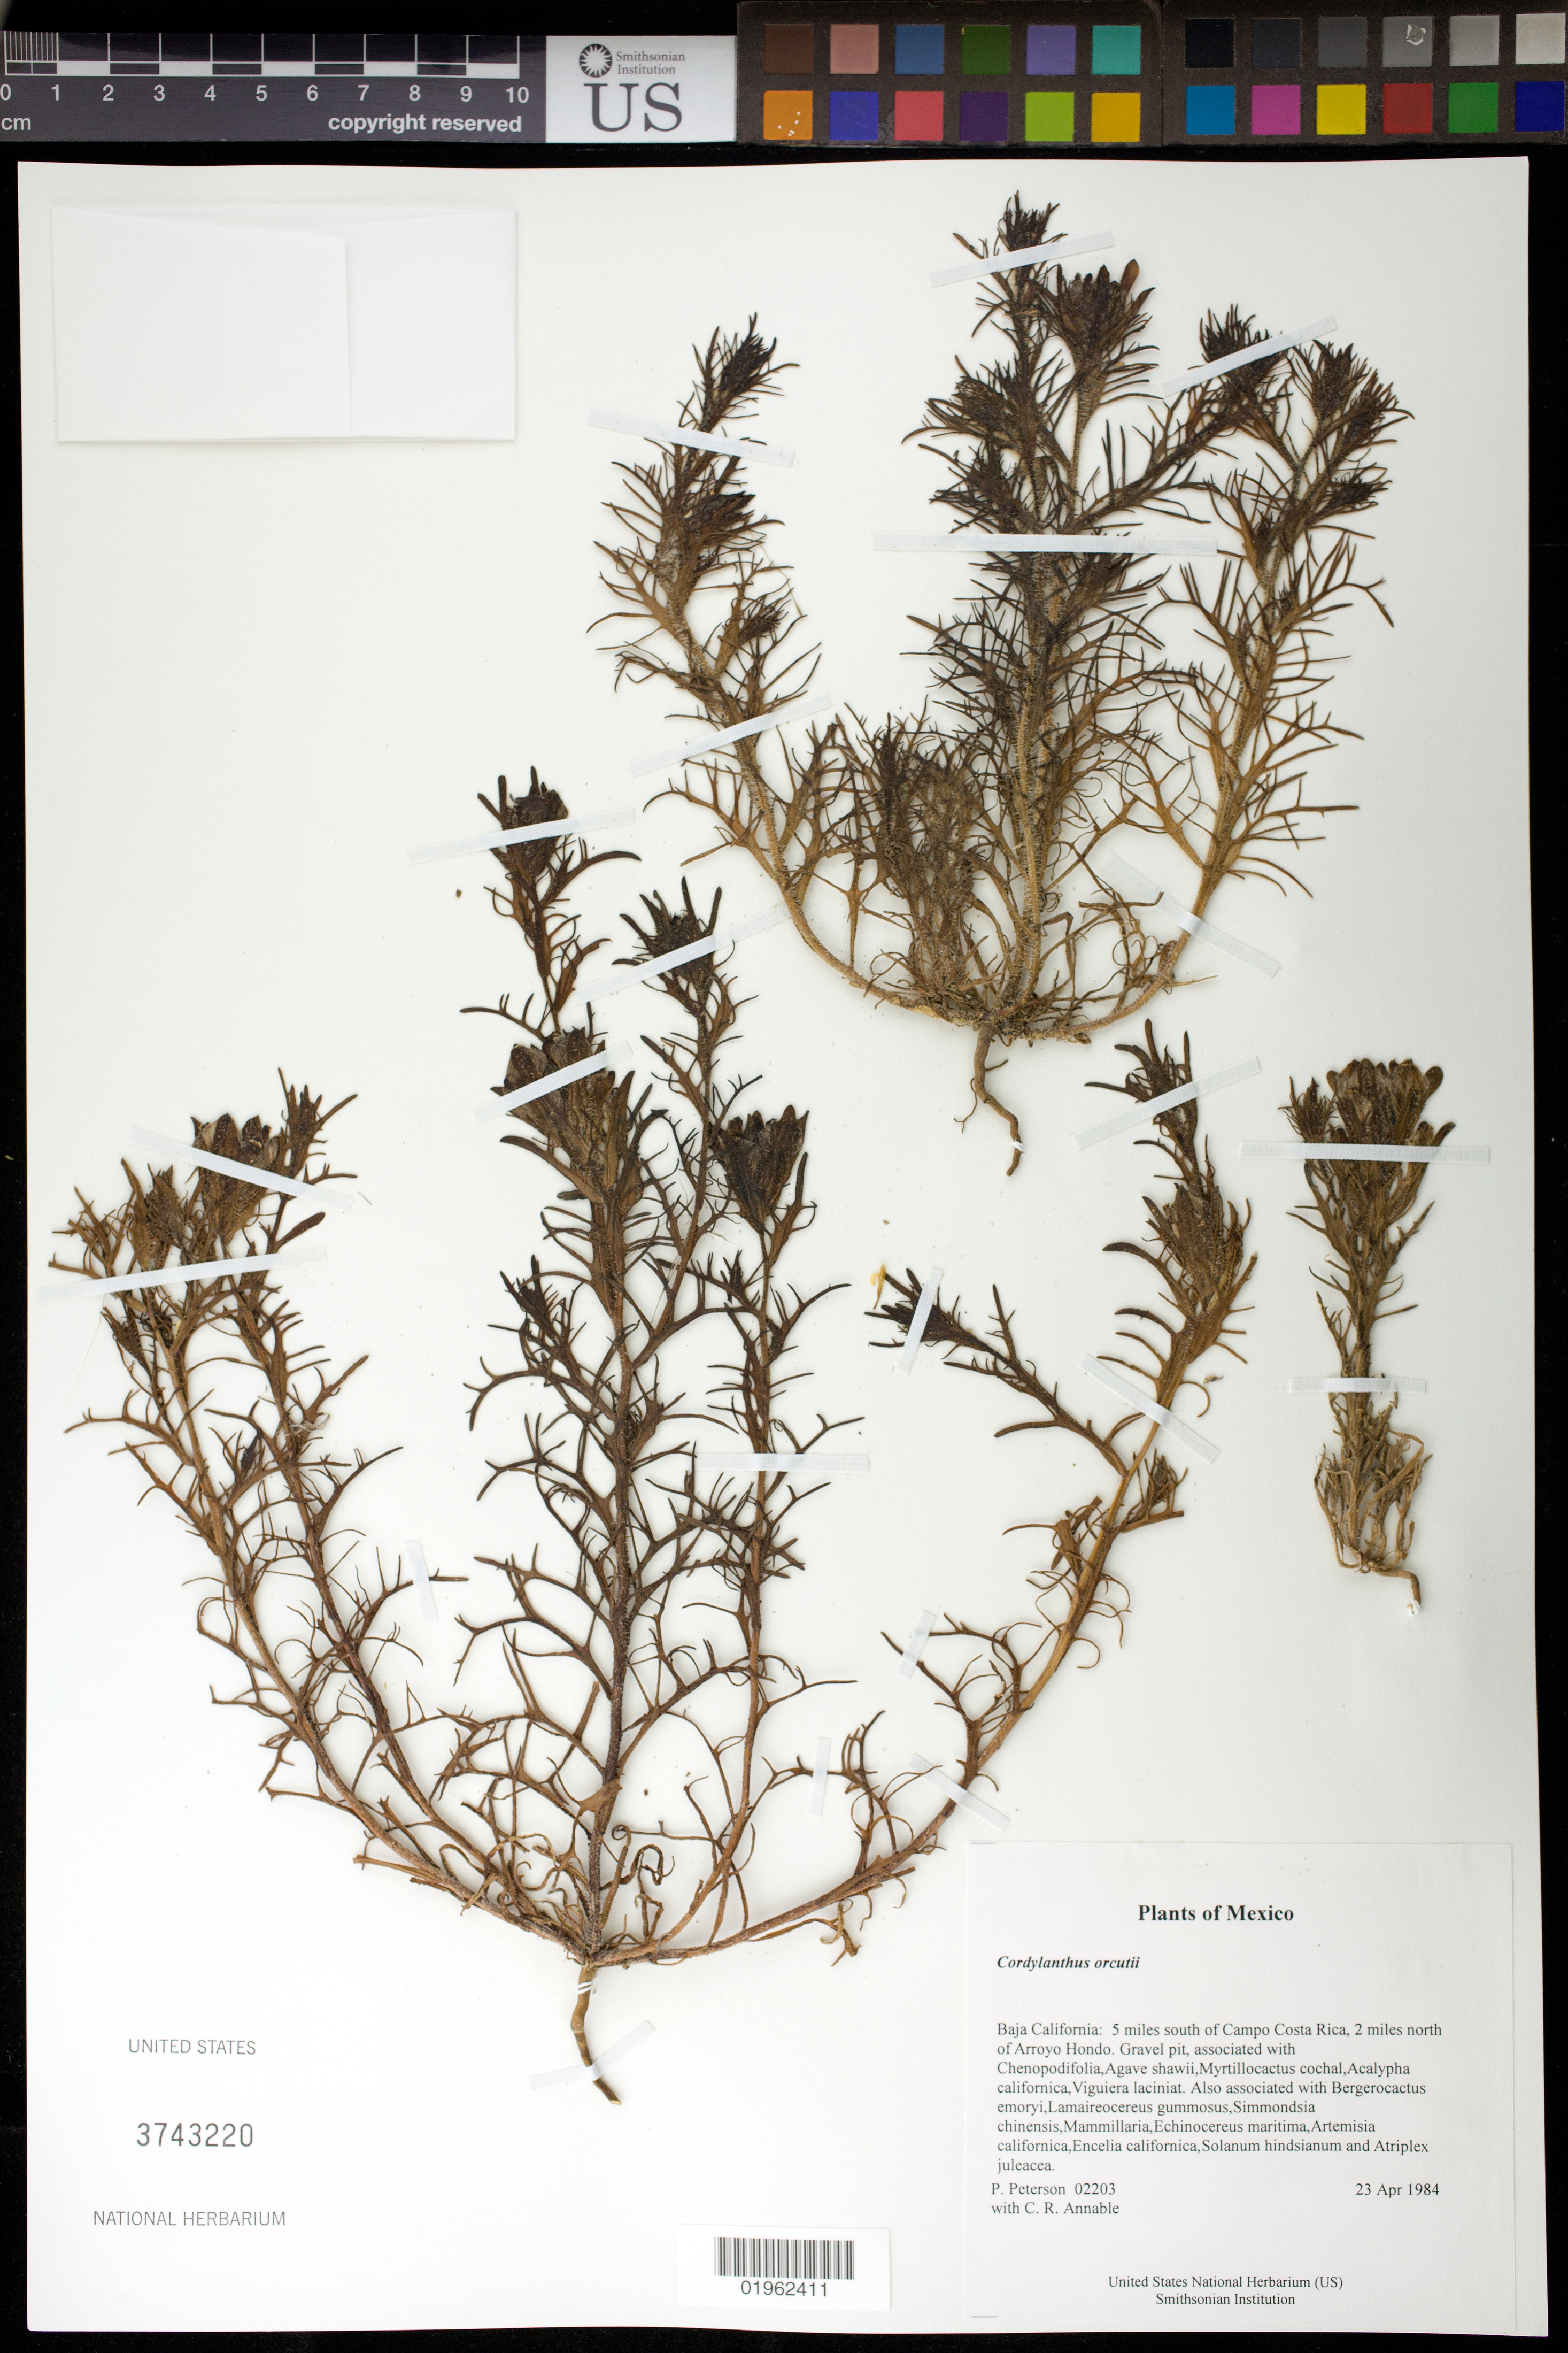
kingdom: Plantae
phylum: Tracheophyta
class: Magnoliopsida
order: Lamiales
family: Orobanchaceae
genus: Cordylanthus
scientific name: Cordylanthus orcuttianus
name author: A. Gray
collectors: P. M. Peterson & C. R. Annable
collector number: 02203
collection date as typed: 23 Apr 1984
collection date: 1984-04-23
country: Mexico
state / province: Baja California Norte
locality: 5 miles south of Campo Costa Rica, 2 miles north of Arroyo Hondo.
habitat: Gravel pit, associated with Chenopodifolia,Agave shawii,Myrtillocactus cochal,Acalypha californica,Viguiera laciniat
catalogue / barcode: US 1962411